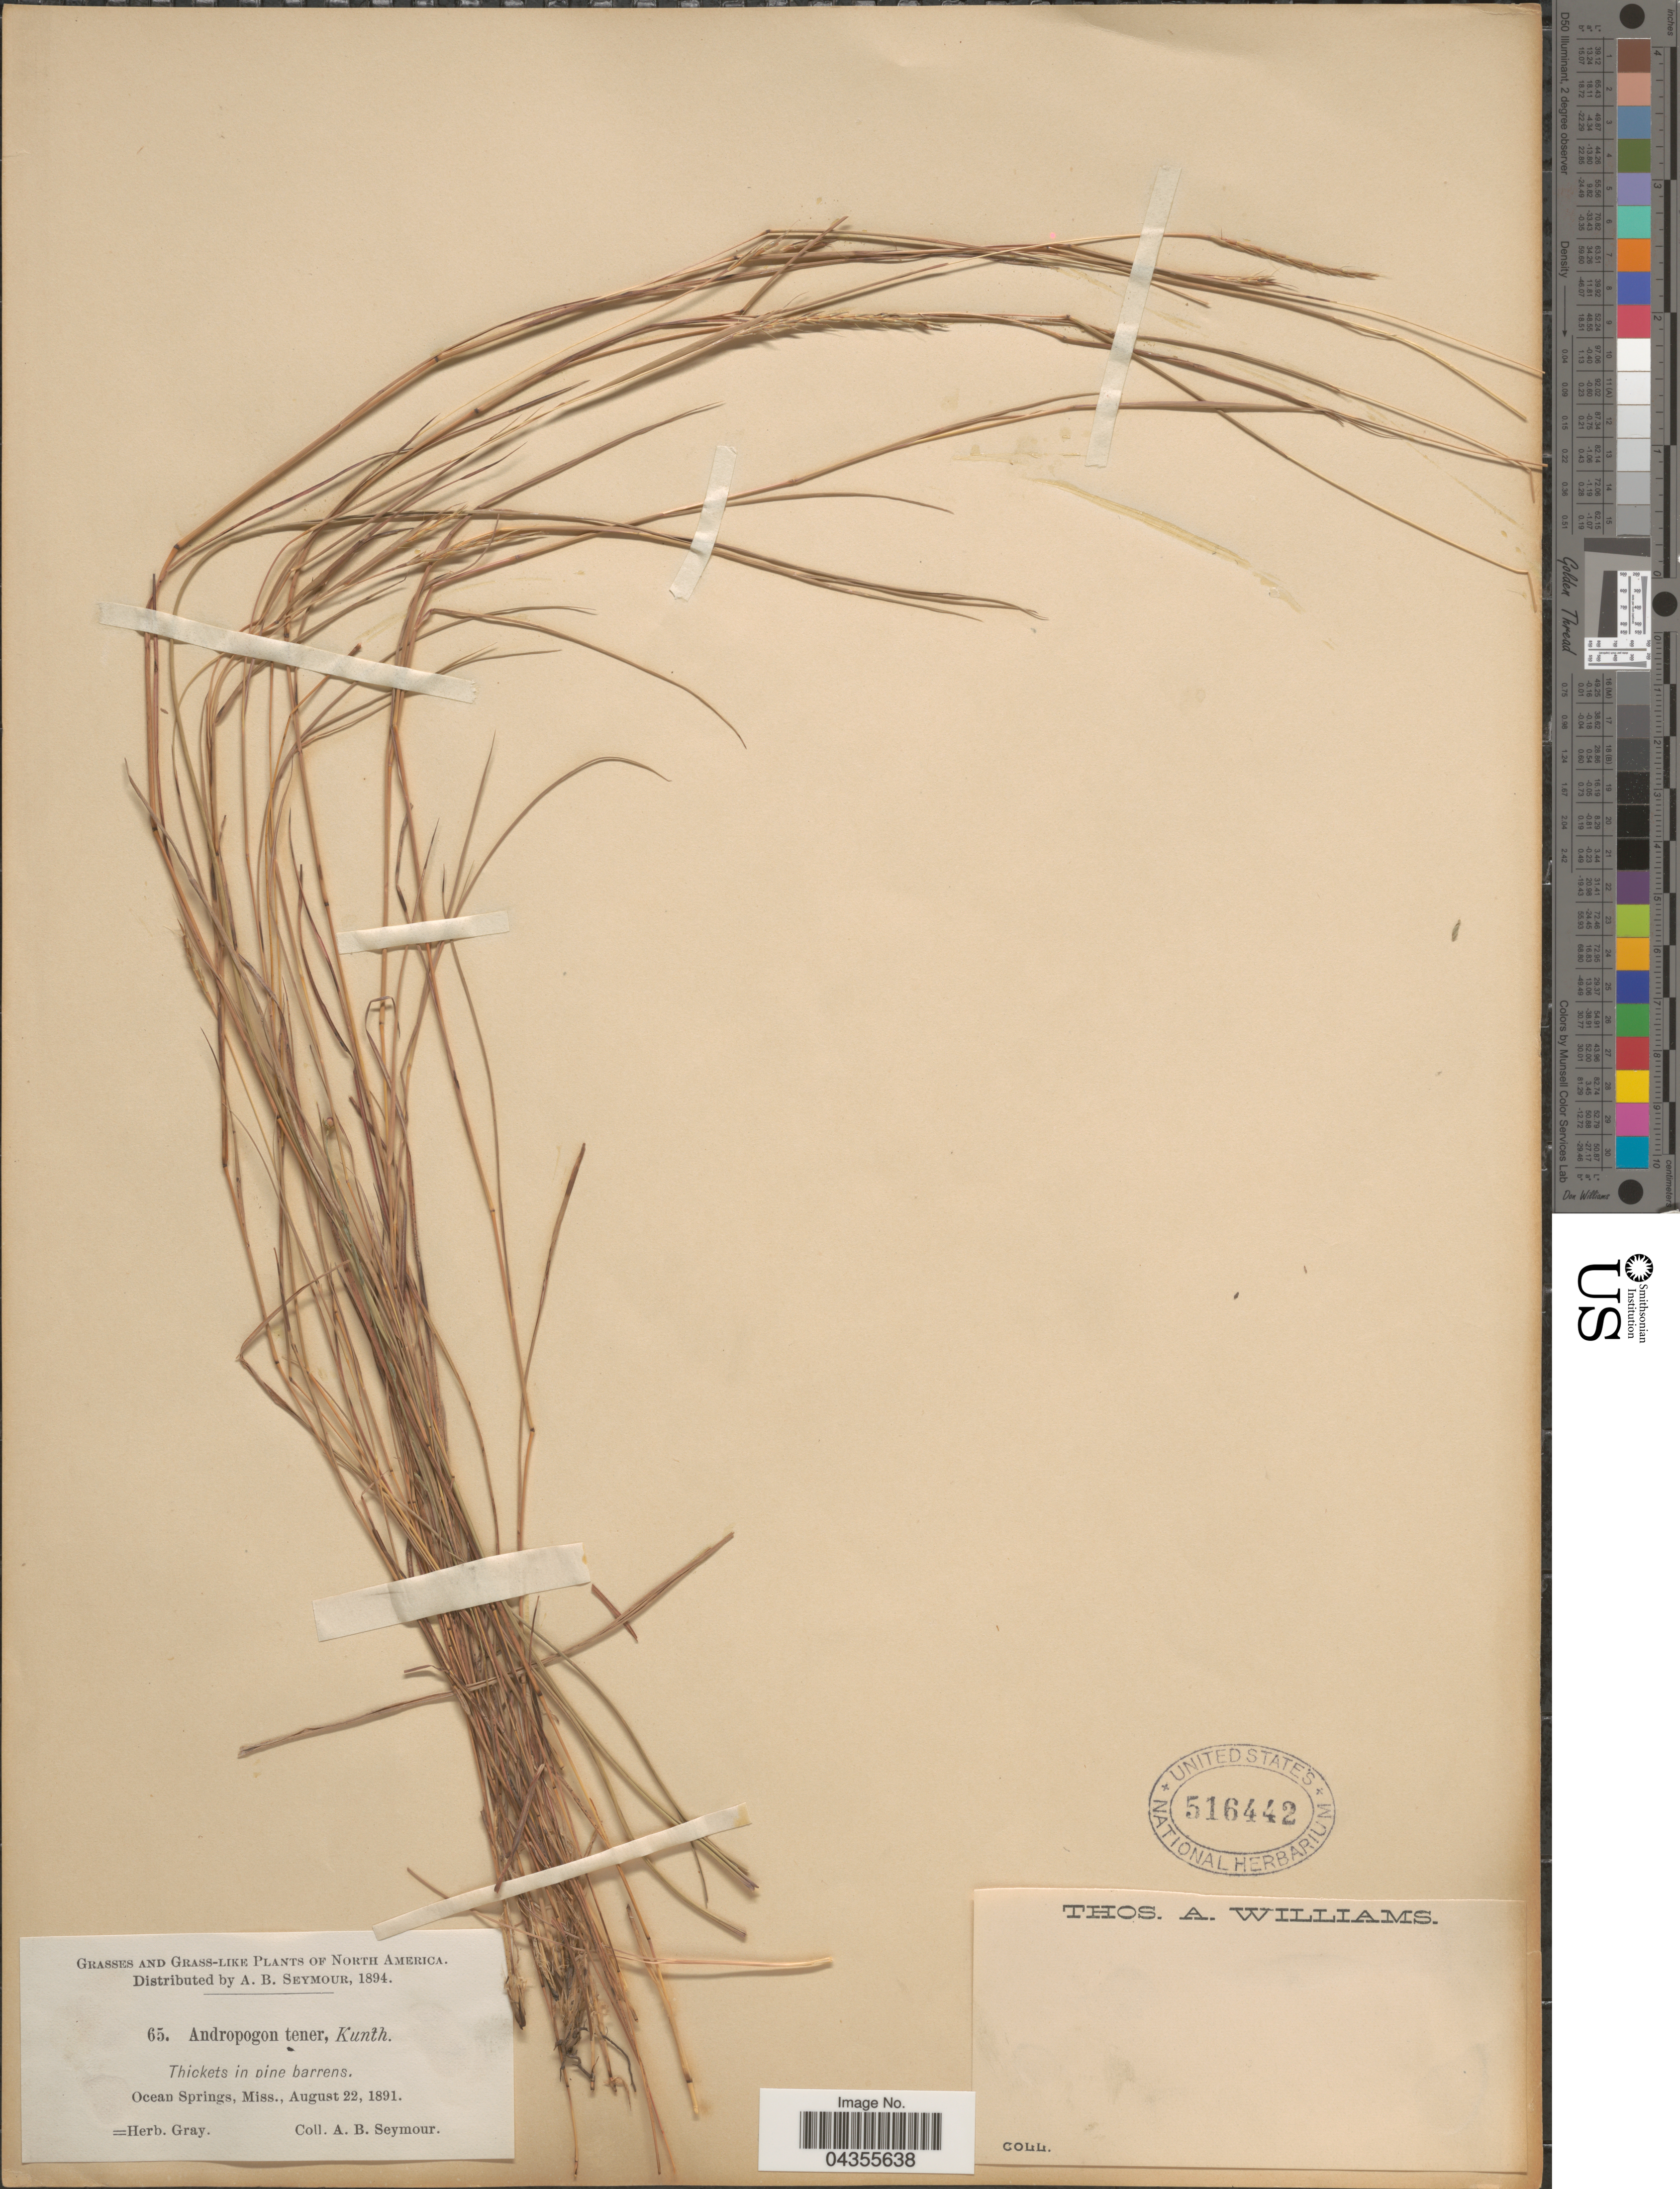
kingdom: Plantae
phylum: Tracheophyta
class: Liliopsida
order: Poales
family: Poaceae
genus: Schizachyrium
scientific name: Schizachyrium tenerum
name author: Nees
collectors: A. Seymour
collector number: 65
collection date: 1891-08-22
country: United States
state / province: Mississippi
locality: Thickets in pine barrens. Ocean Springs.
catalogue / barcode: US 516442